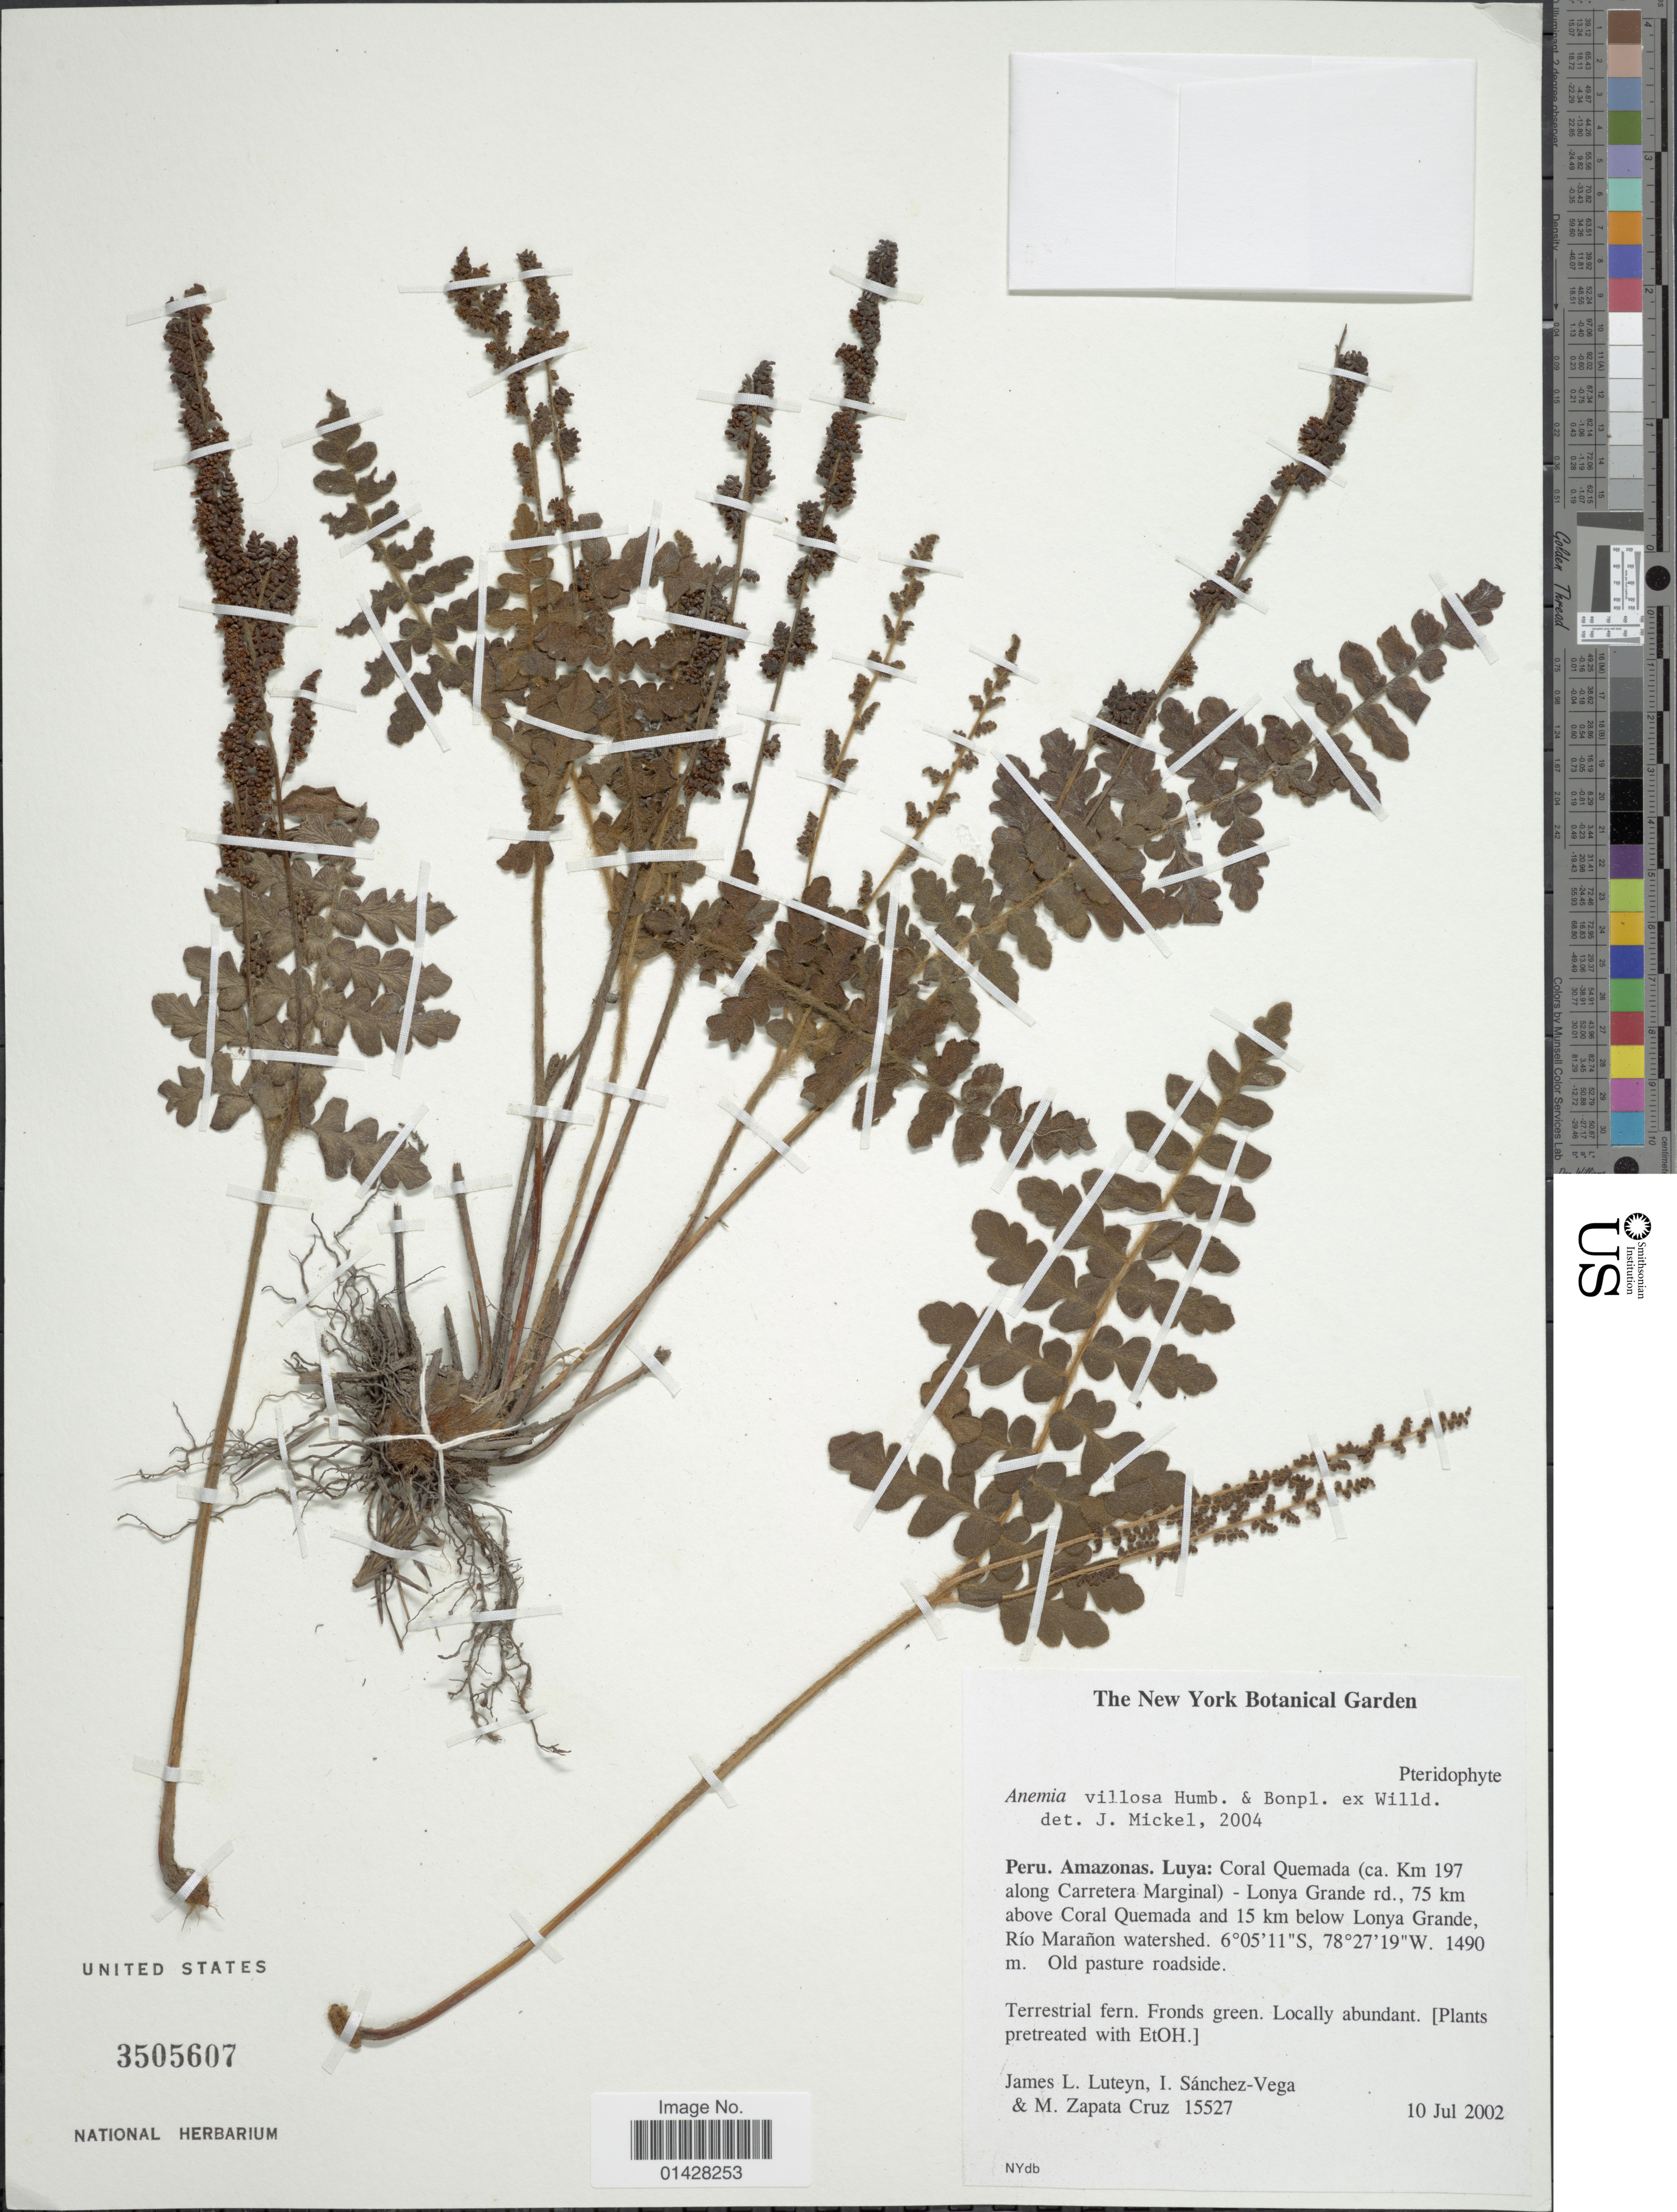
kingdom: Plantae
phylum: Tracheophyta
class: Polypodiopsida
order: Schizaeales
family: Anemiaceae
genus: Anemia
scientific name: Anemia villosa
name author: Humb. & Bonpl. ex Willd.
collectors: J. L. Luteyn, I. Sánchez-Vega & M. Zapata Cruz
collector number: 15527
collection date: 2002-07-10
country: Peru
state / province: Amazonas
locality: Peru. Amazonas. Luya: Coral Quemada (ca. Km 197 along Carretera Marginal) - Lonya Grande rd., 75 km above Coral Quemada and 15 km below Lonya Grande, Río Marañon watershed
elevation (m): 1490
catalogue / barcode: US 3505607